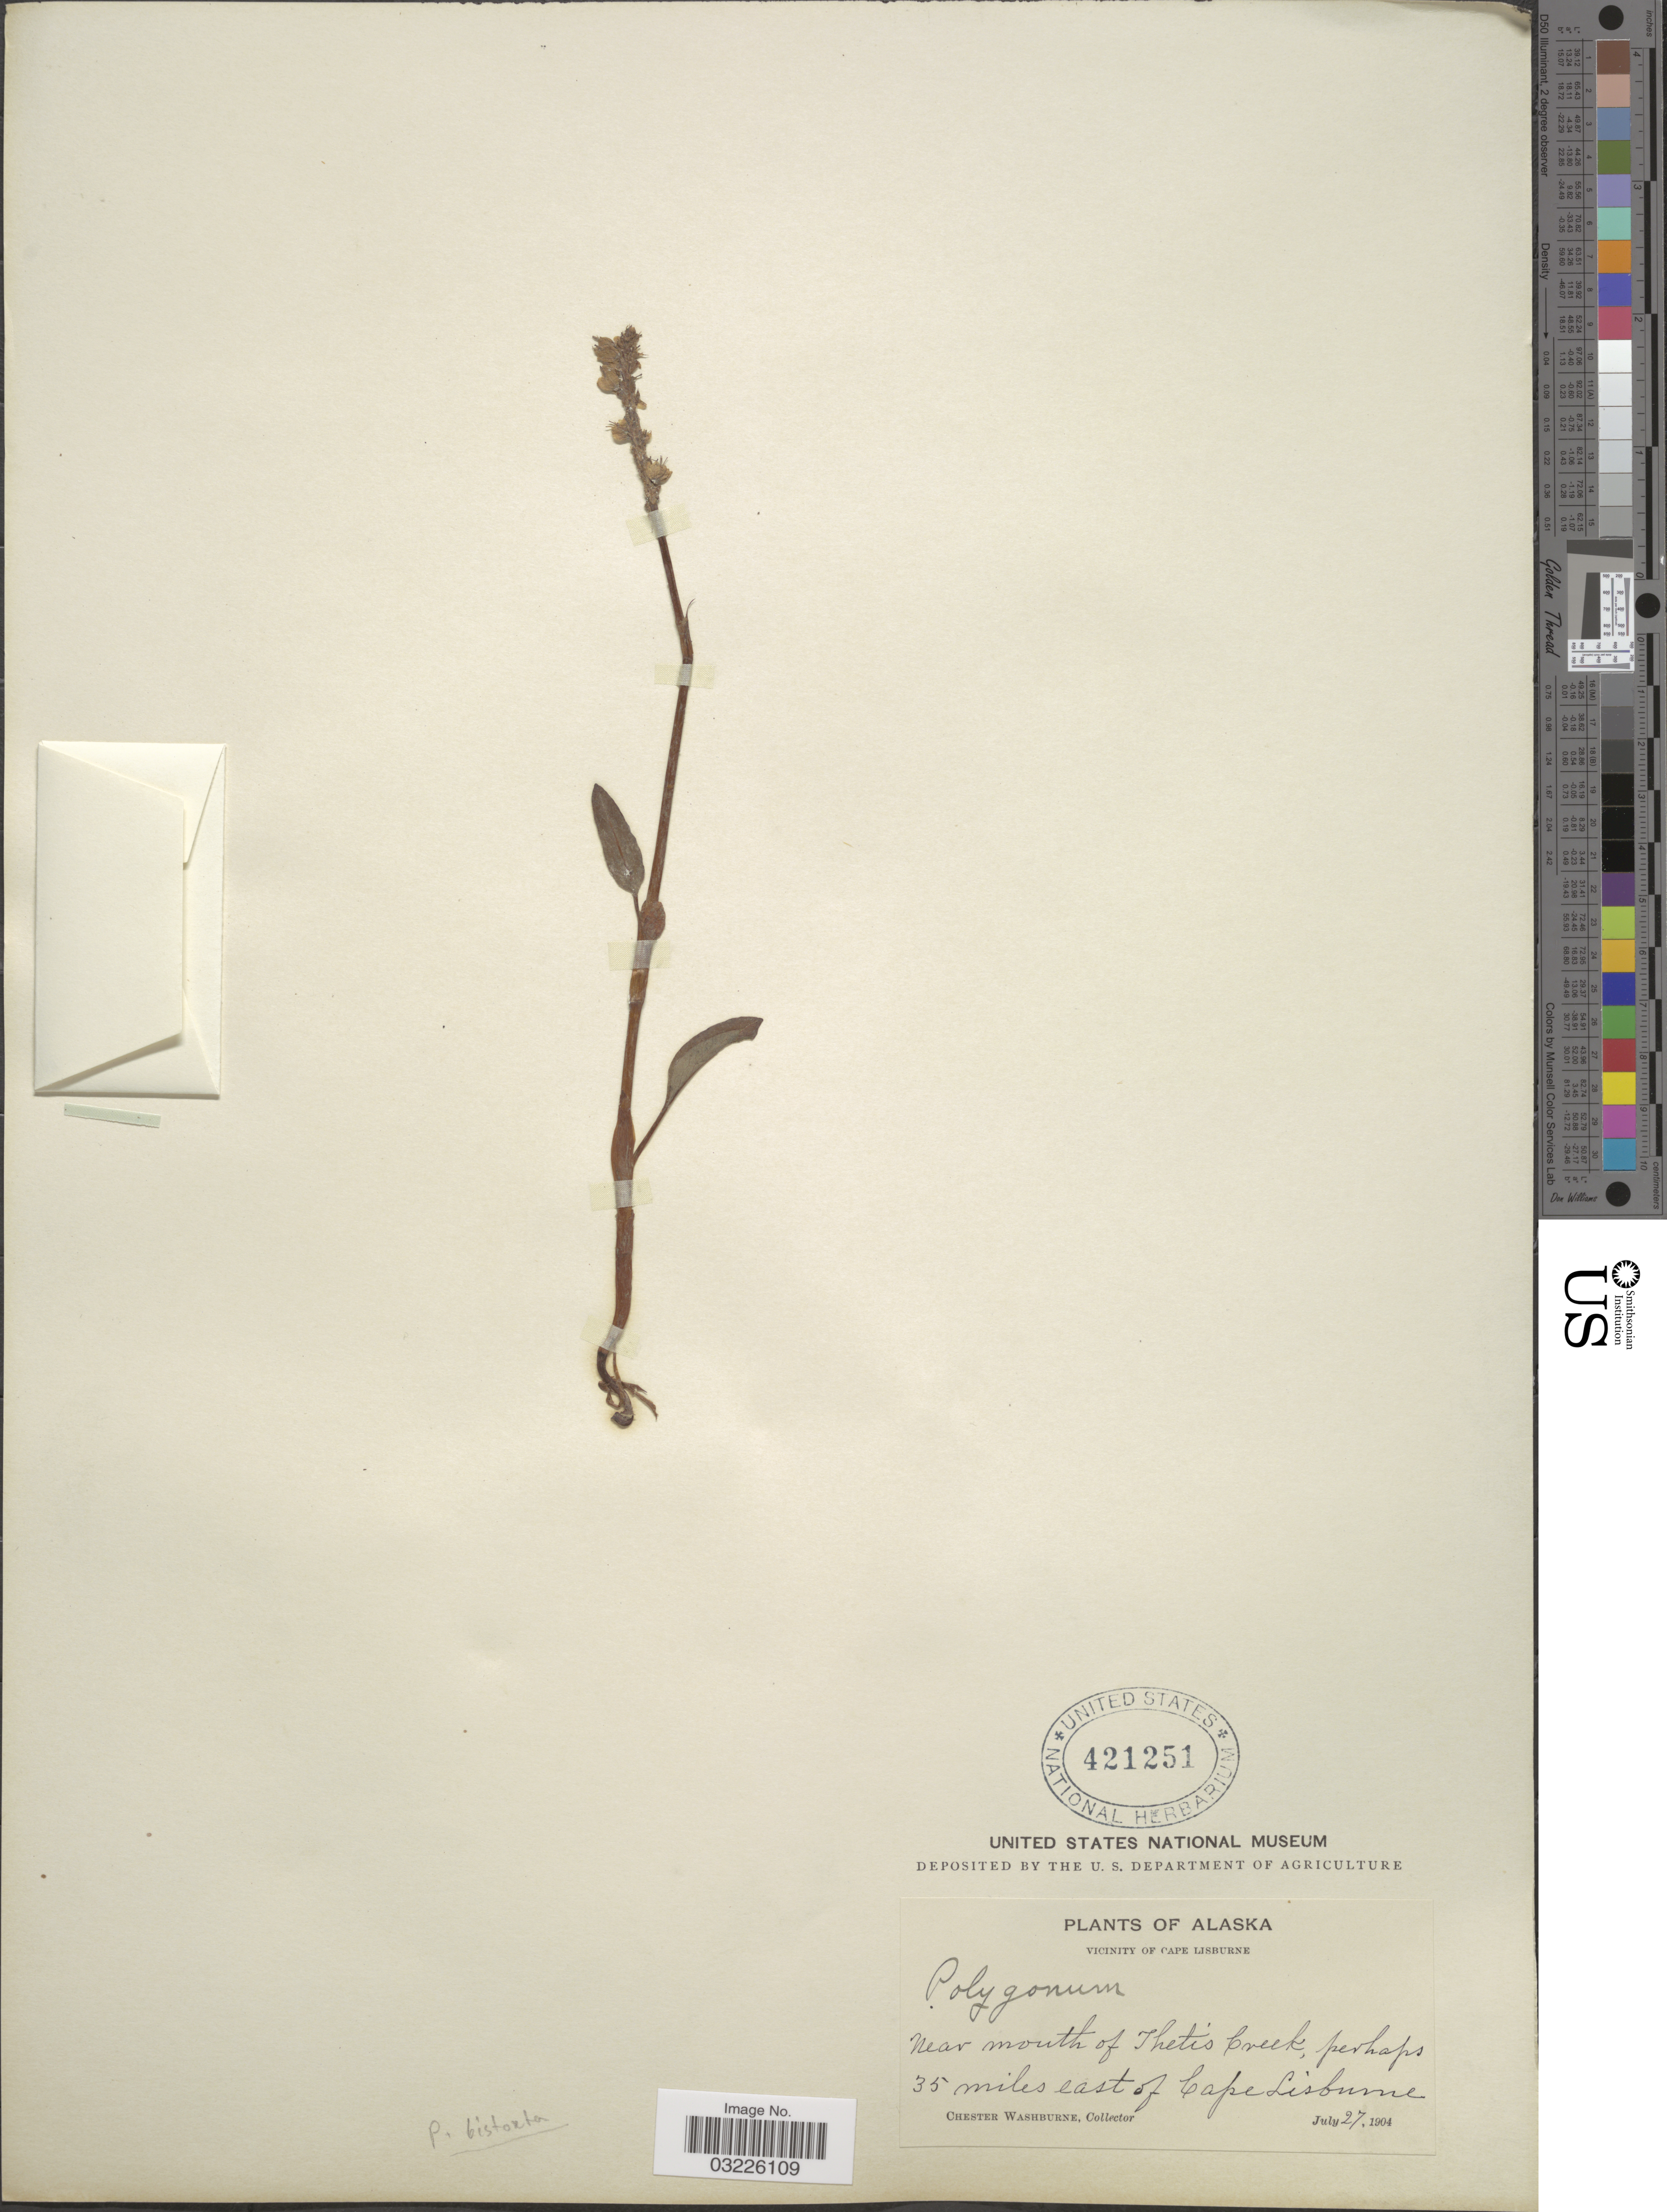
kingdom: Plantae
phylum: Tracheophyta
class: Magnoliopsida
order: Caryophyllales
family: Polygonaceae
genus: Bistorta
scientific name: Bistorta vivipara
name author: (L.) Delarbre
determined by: Strong, Mark T., (BOT), Smithsonian Institution - National Museum of Natural History (UNITED STATES)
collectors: C. Washburne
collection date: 1904-07-27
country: United States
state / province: Alaska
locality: Vicinity of Cape Lisburne. Near mouth of Thetis Creek, perhaps 35 miles east of Cape Lisburne.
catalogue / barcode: US 421251